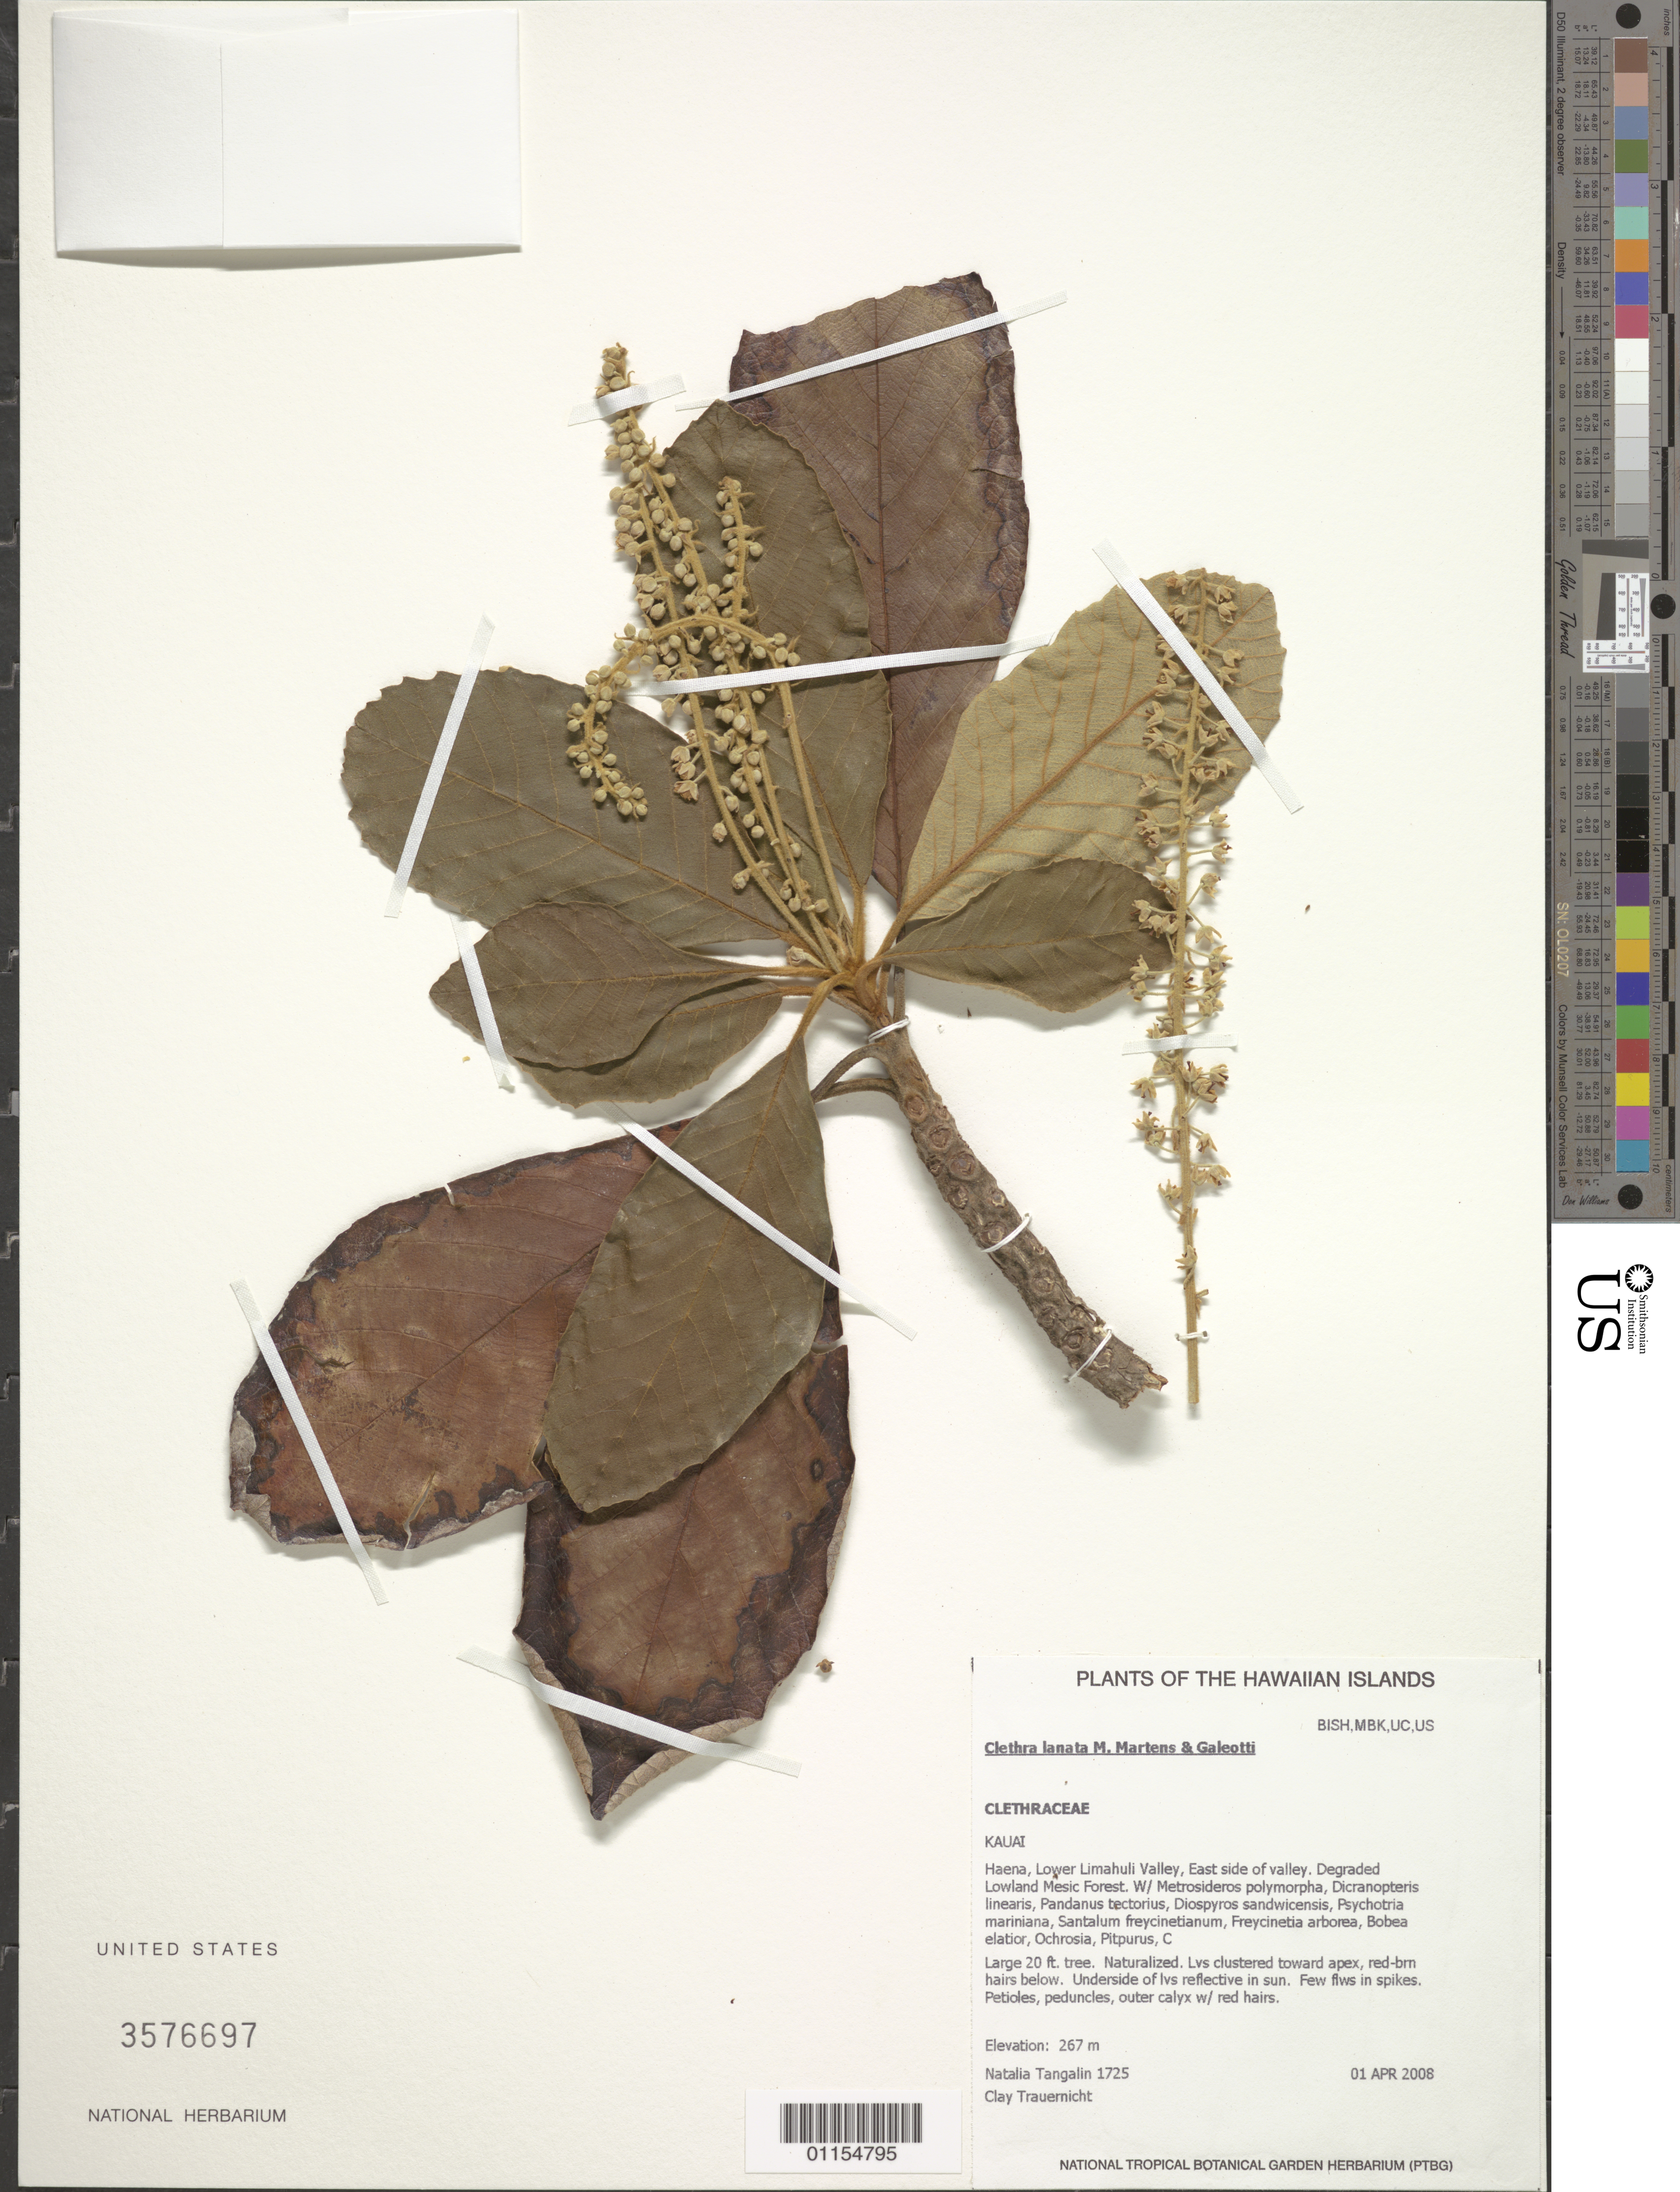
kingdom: Plantae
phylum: Tracheophyta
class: Magnoliopsida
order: Ericales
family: Clethraceae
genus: Clethra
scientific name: Clethra lanata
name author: M. Martens & Galeotti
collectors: N. Tangalin & C. Trauernicht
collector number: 1725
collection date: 2008-04-01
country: United States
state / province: Hawaii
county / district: Kaui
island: Kaua'i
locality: Haena, Lower Limahuli Valley. East wall of valley.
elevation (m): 267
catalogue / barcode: US 3576697